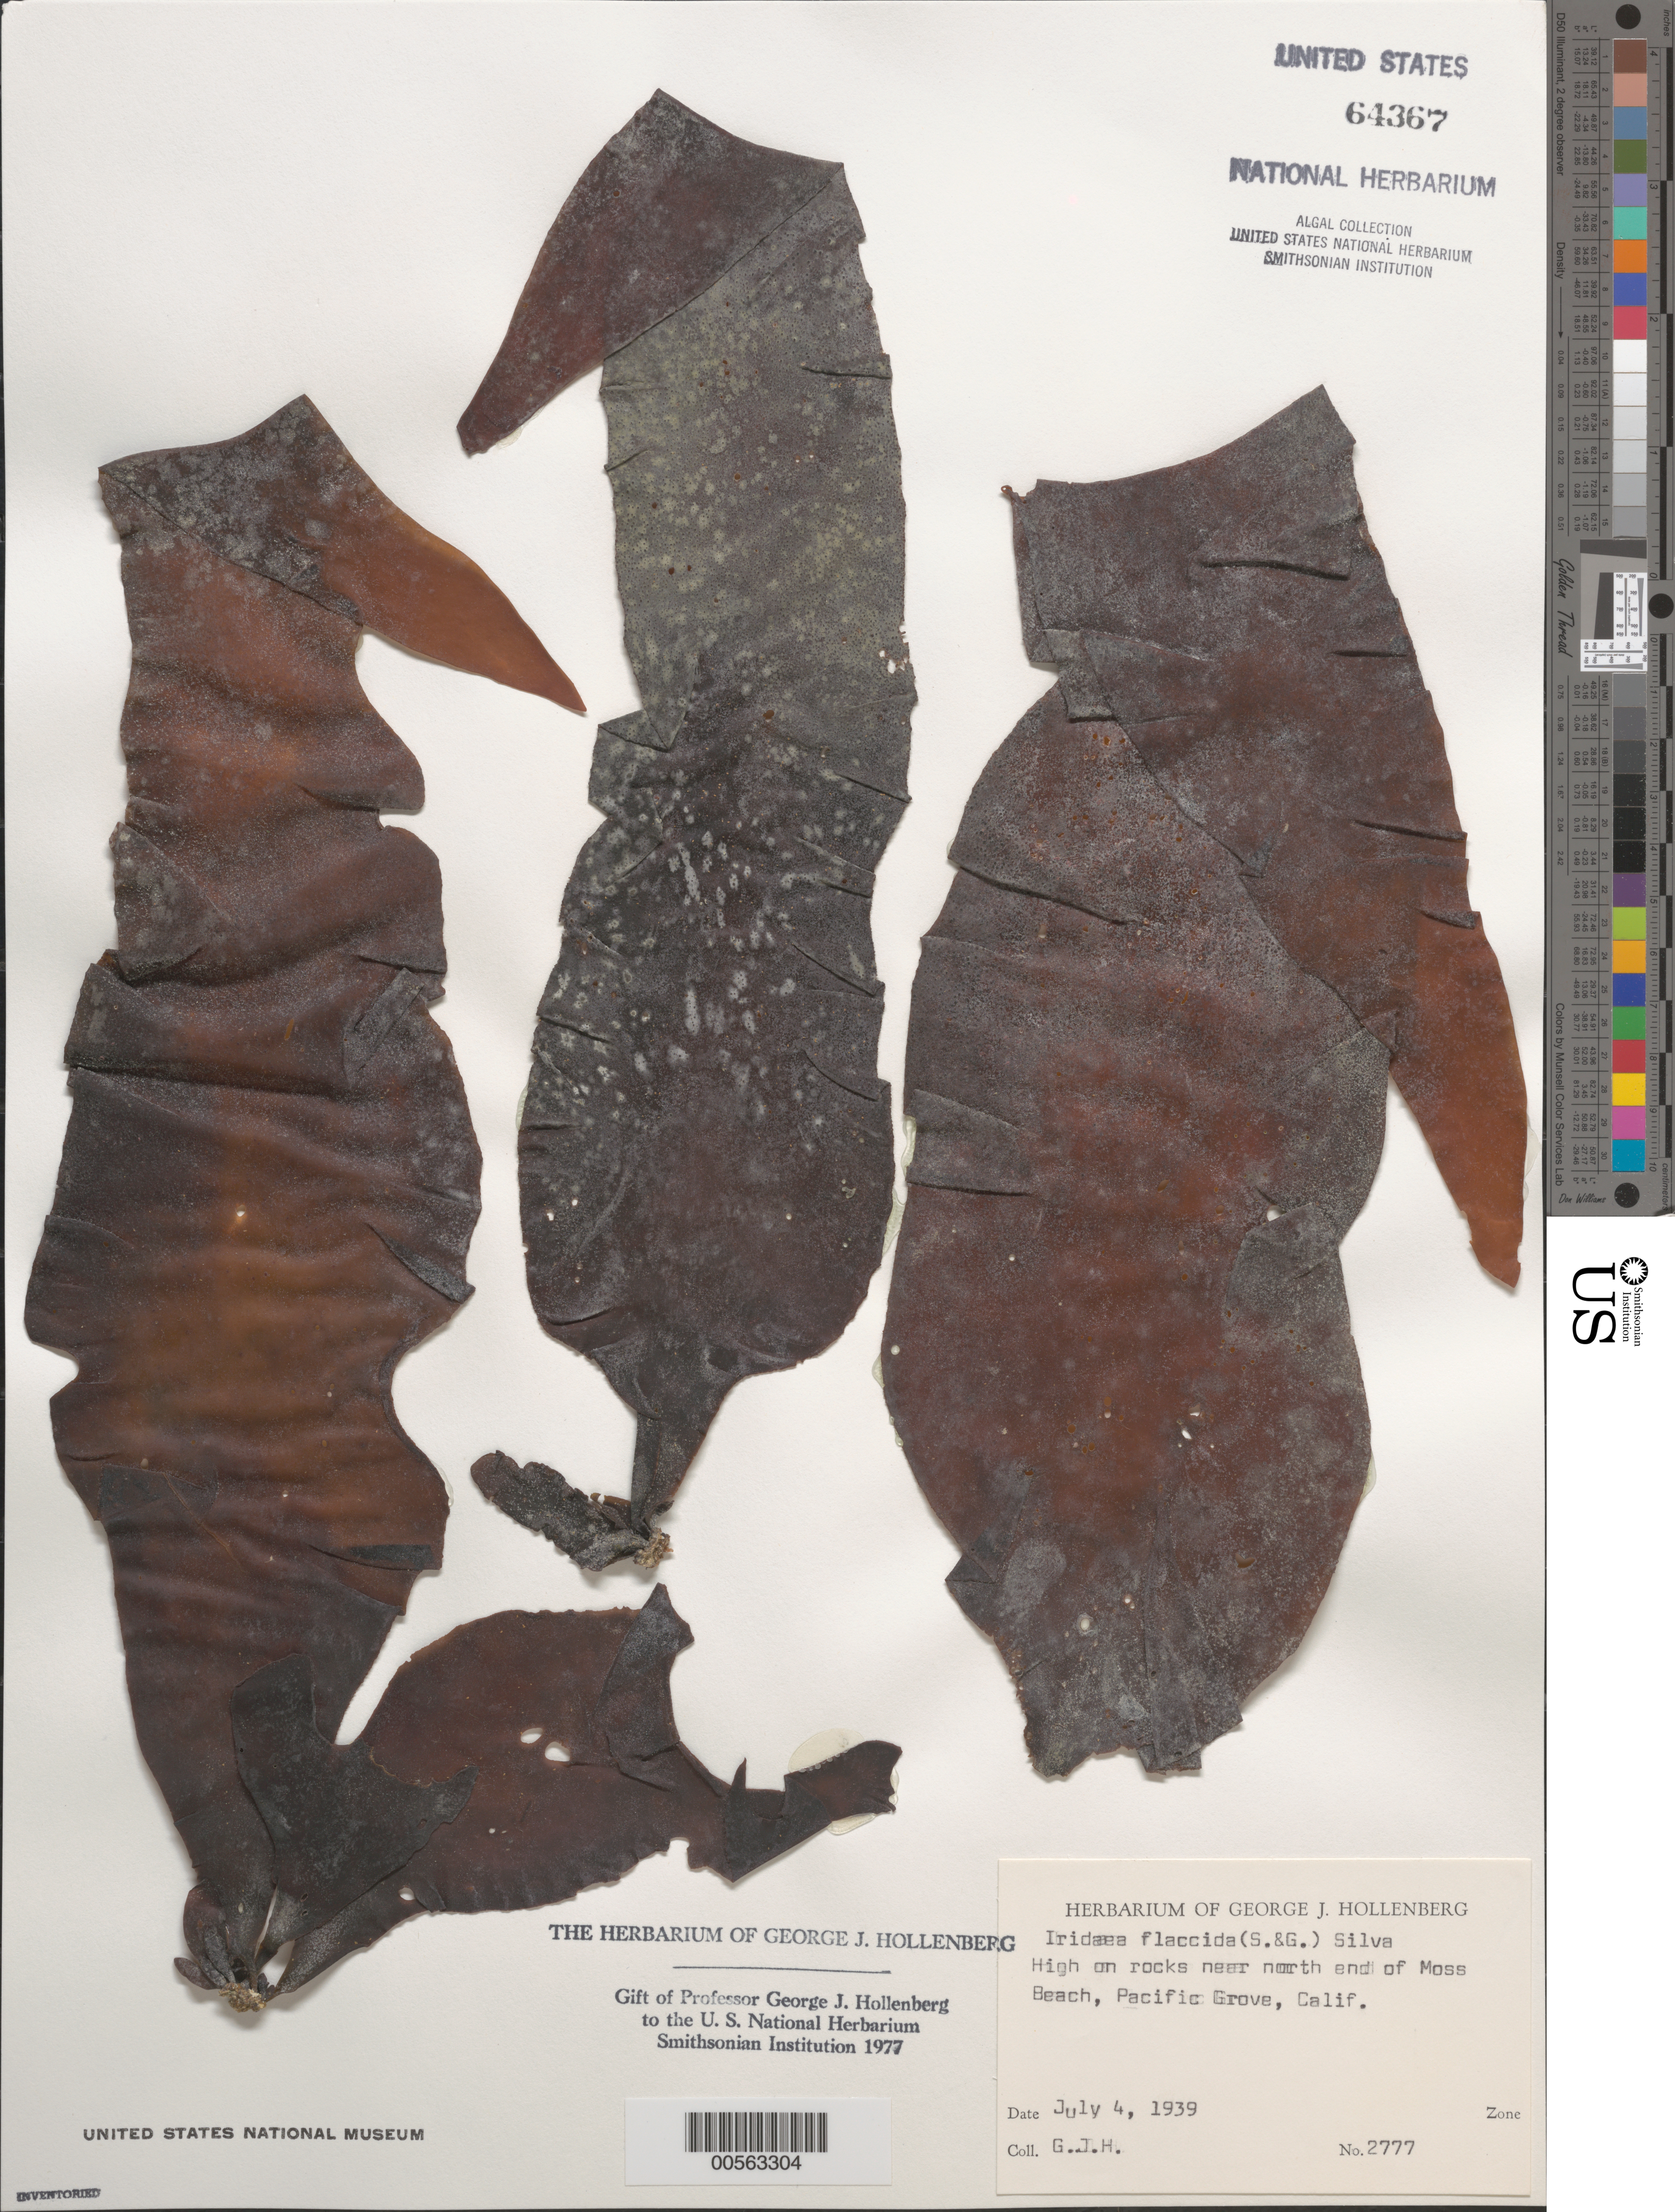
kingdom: Plantae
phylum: Rhodophyta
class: Florideophyceae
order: Gigartinales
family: Gigartinaceae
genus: Mazzaella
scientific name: Mazzaella flaccida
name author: (Setchell & N.L. Gardner) Fredericq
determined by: Algae name updating Project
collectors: G. Hollenberg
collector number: GJH 2777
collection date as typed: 04 Jul 1939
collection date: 1939-07-04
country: United States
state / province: California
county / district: Monterey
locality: Moss Beach, Pacific Grove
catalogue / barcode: US 64367